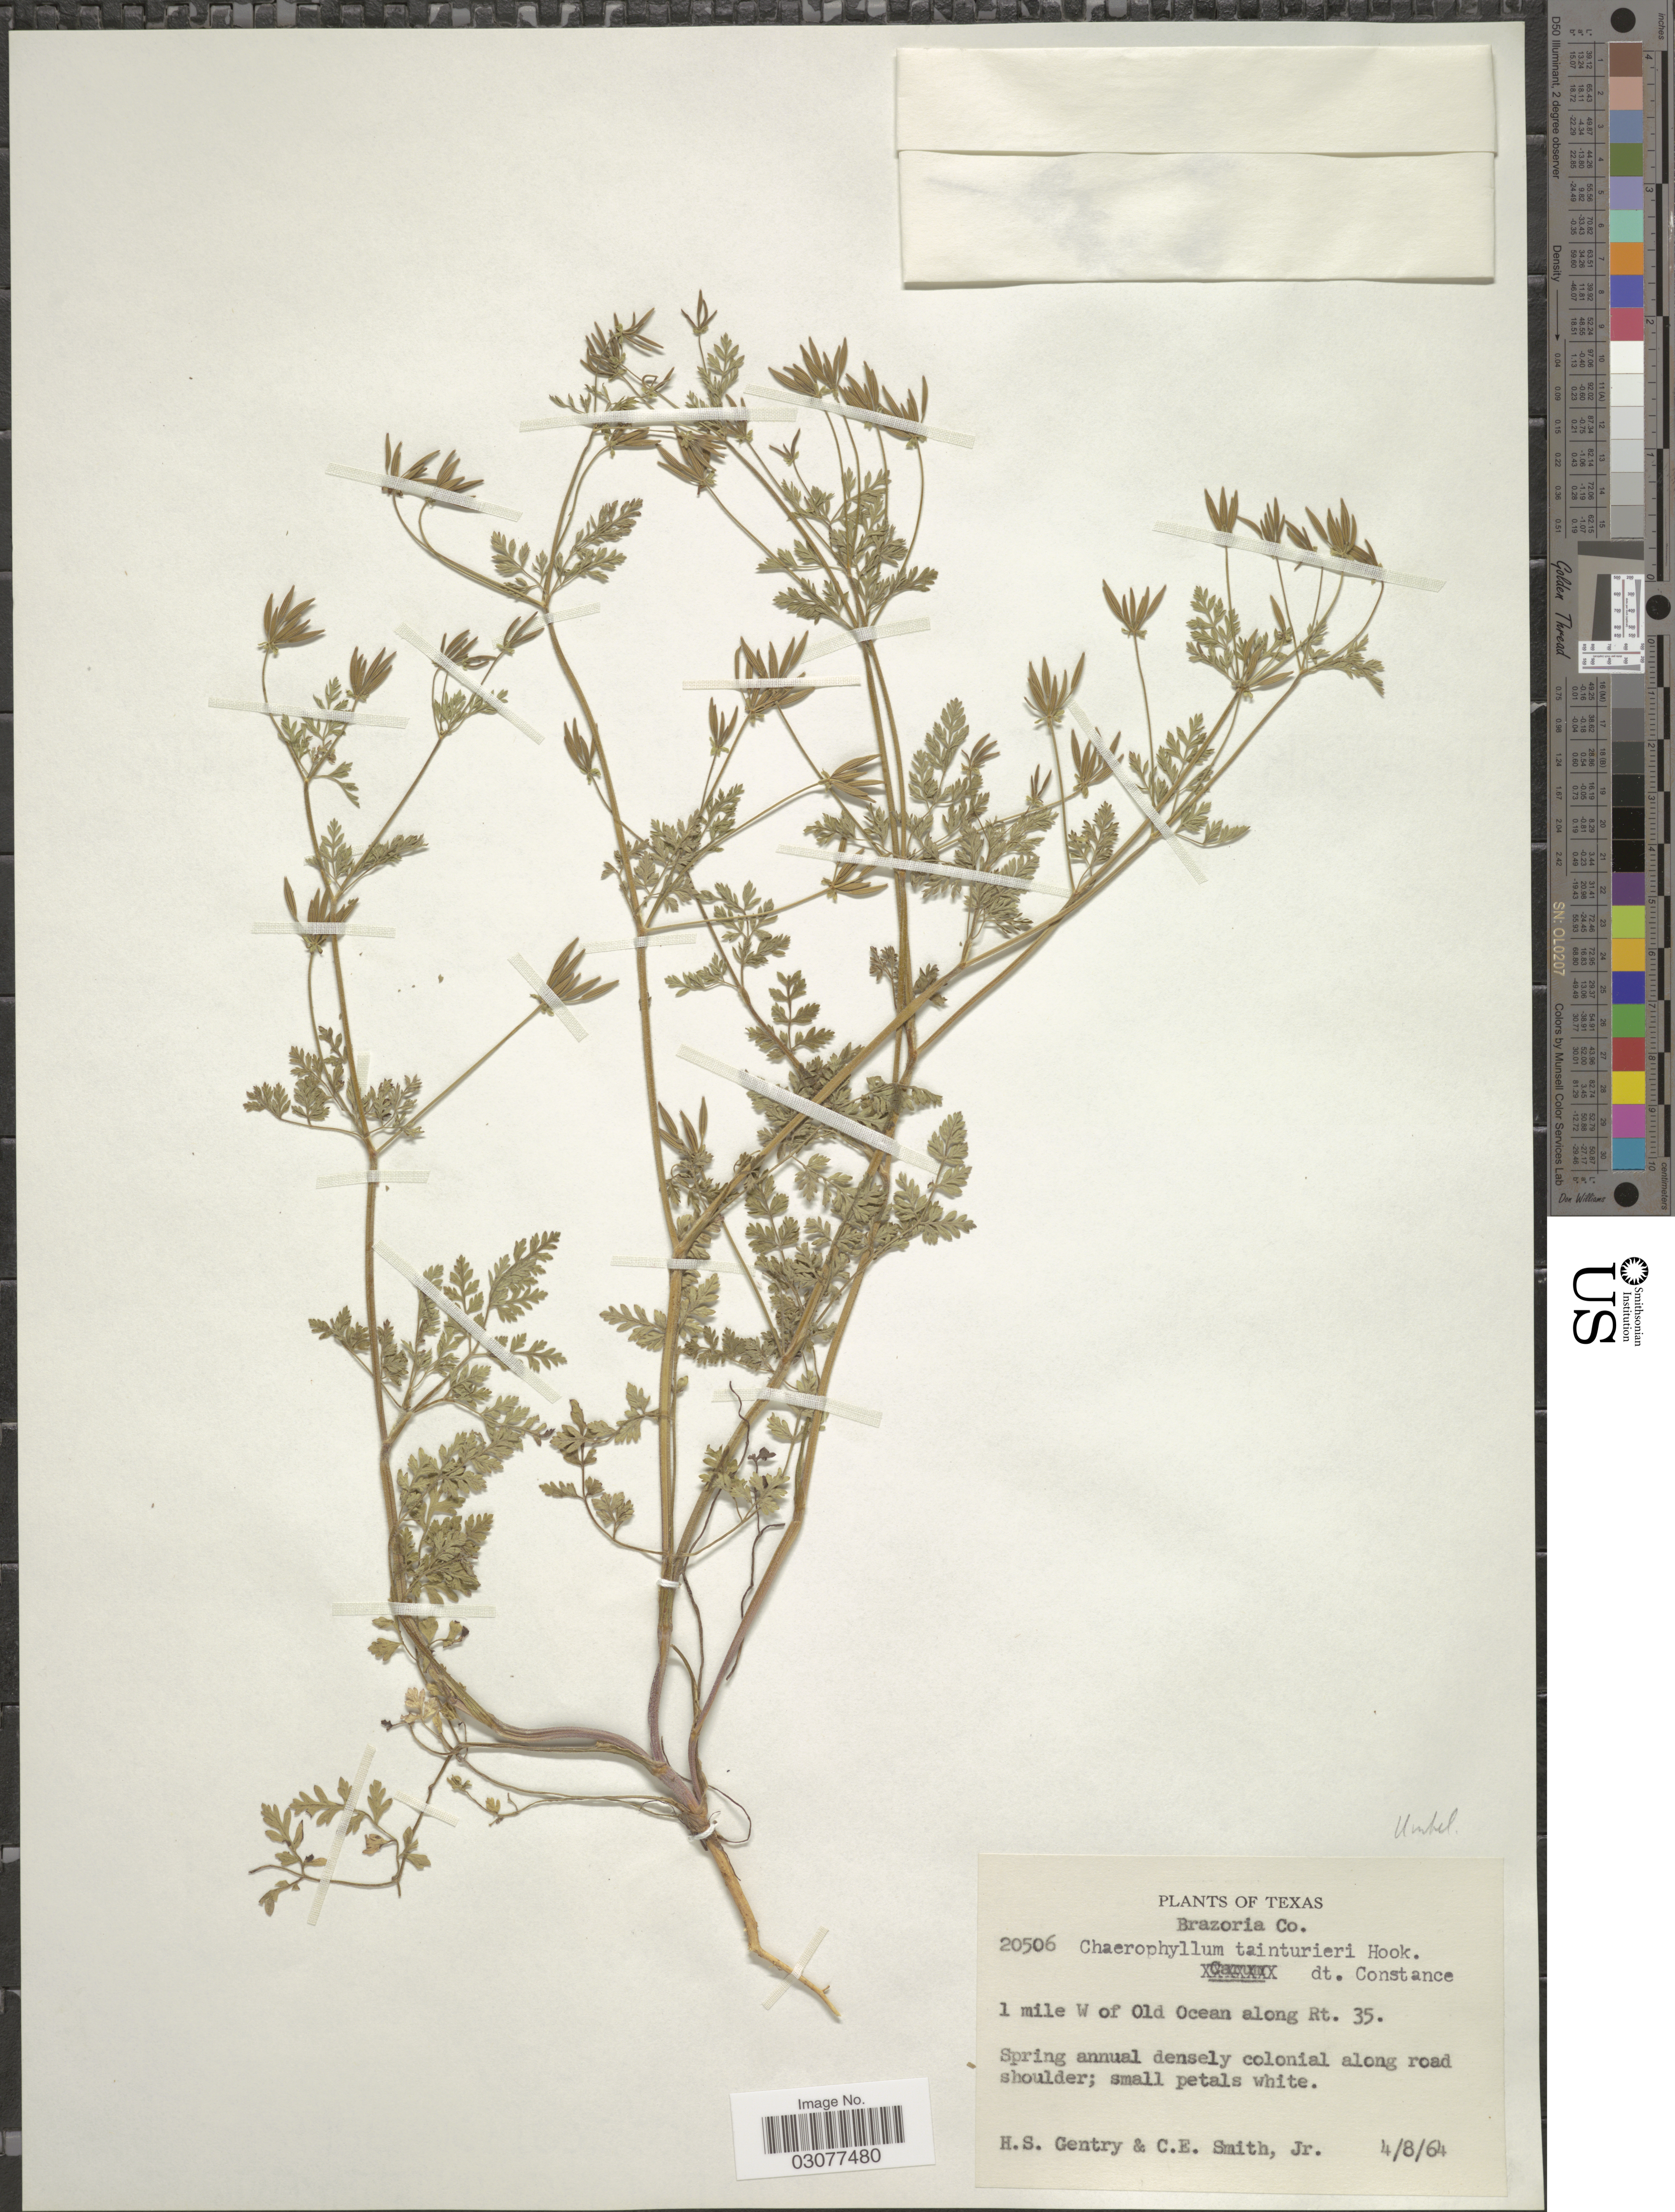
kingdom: Plantae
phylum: Tracheophyta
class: Magnoliopsida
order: Apiales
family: Apiaceae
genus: Chaerophyllum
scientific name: Chaerophyllum tainturieri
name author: Hook.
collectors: H. S. Gentry & C. E. Smith Jr.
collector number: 20506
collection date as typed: Transcribed d/m/y: 8/4/64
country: United States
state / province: Texas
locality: Brazoria Co., 1 mile W of Old Ocean along Rt. 35.